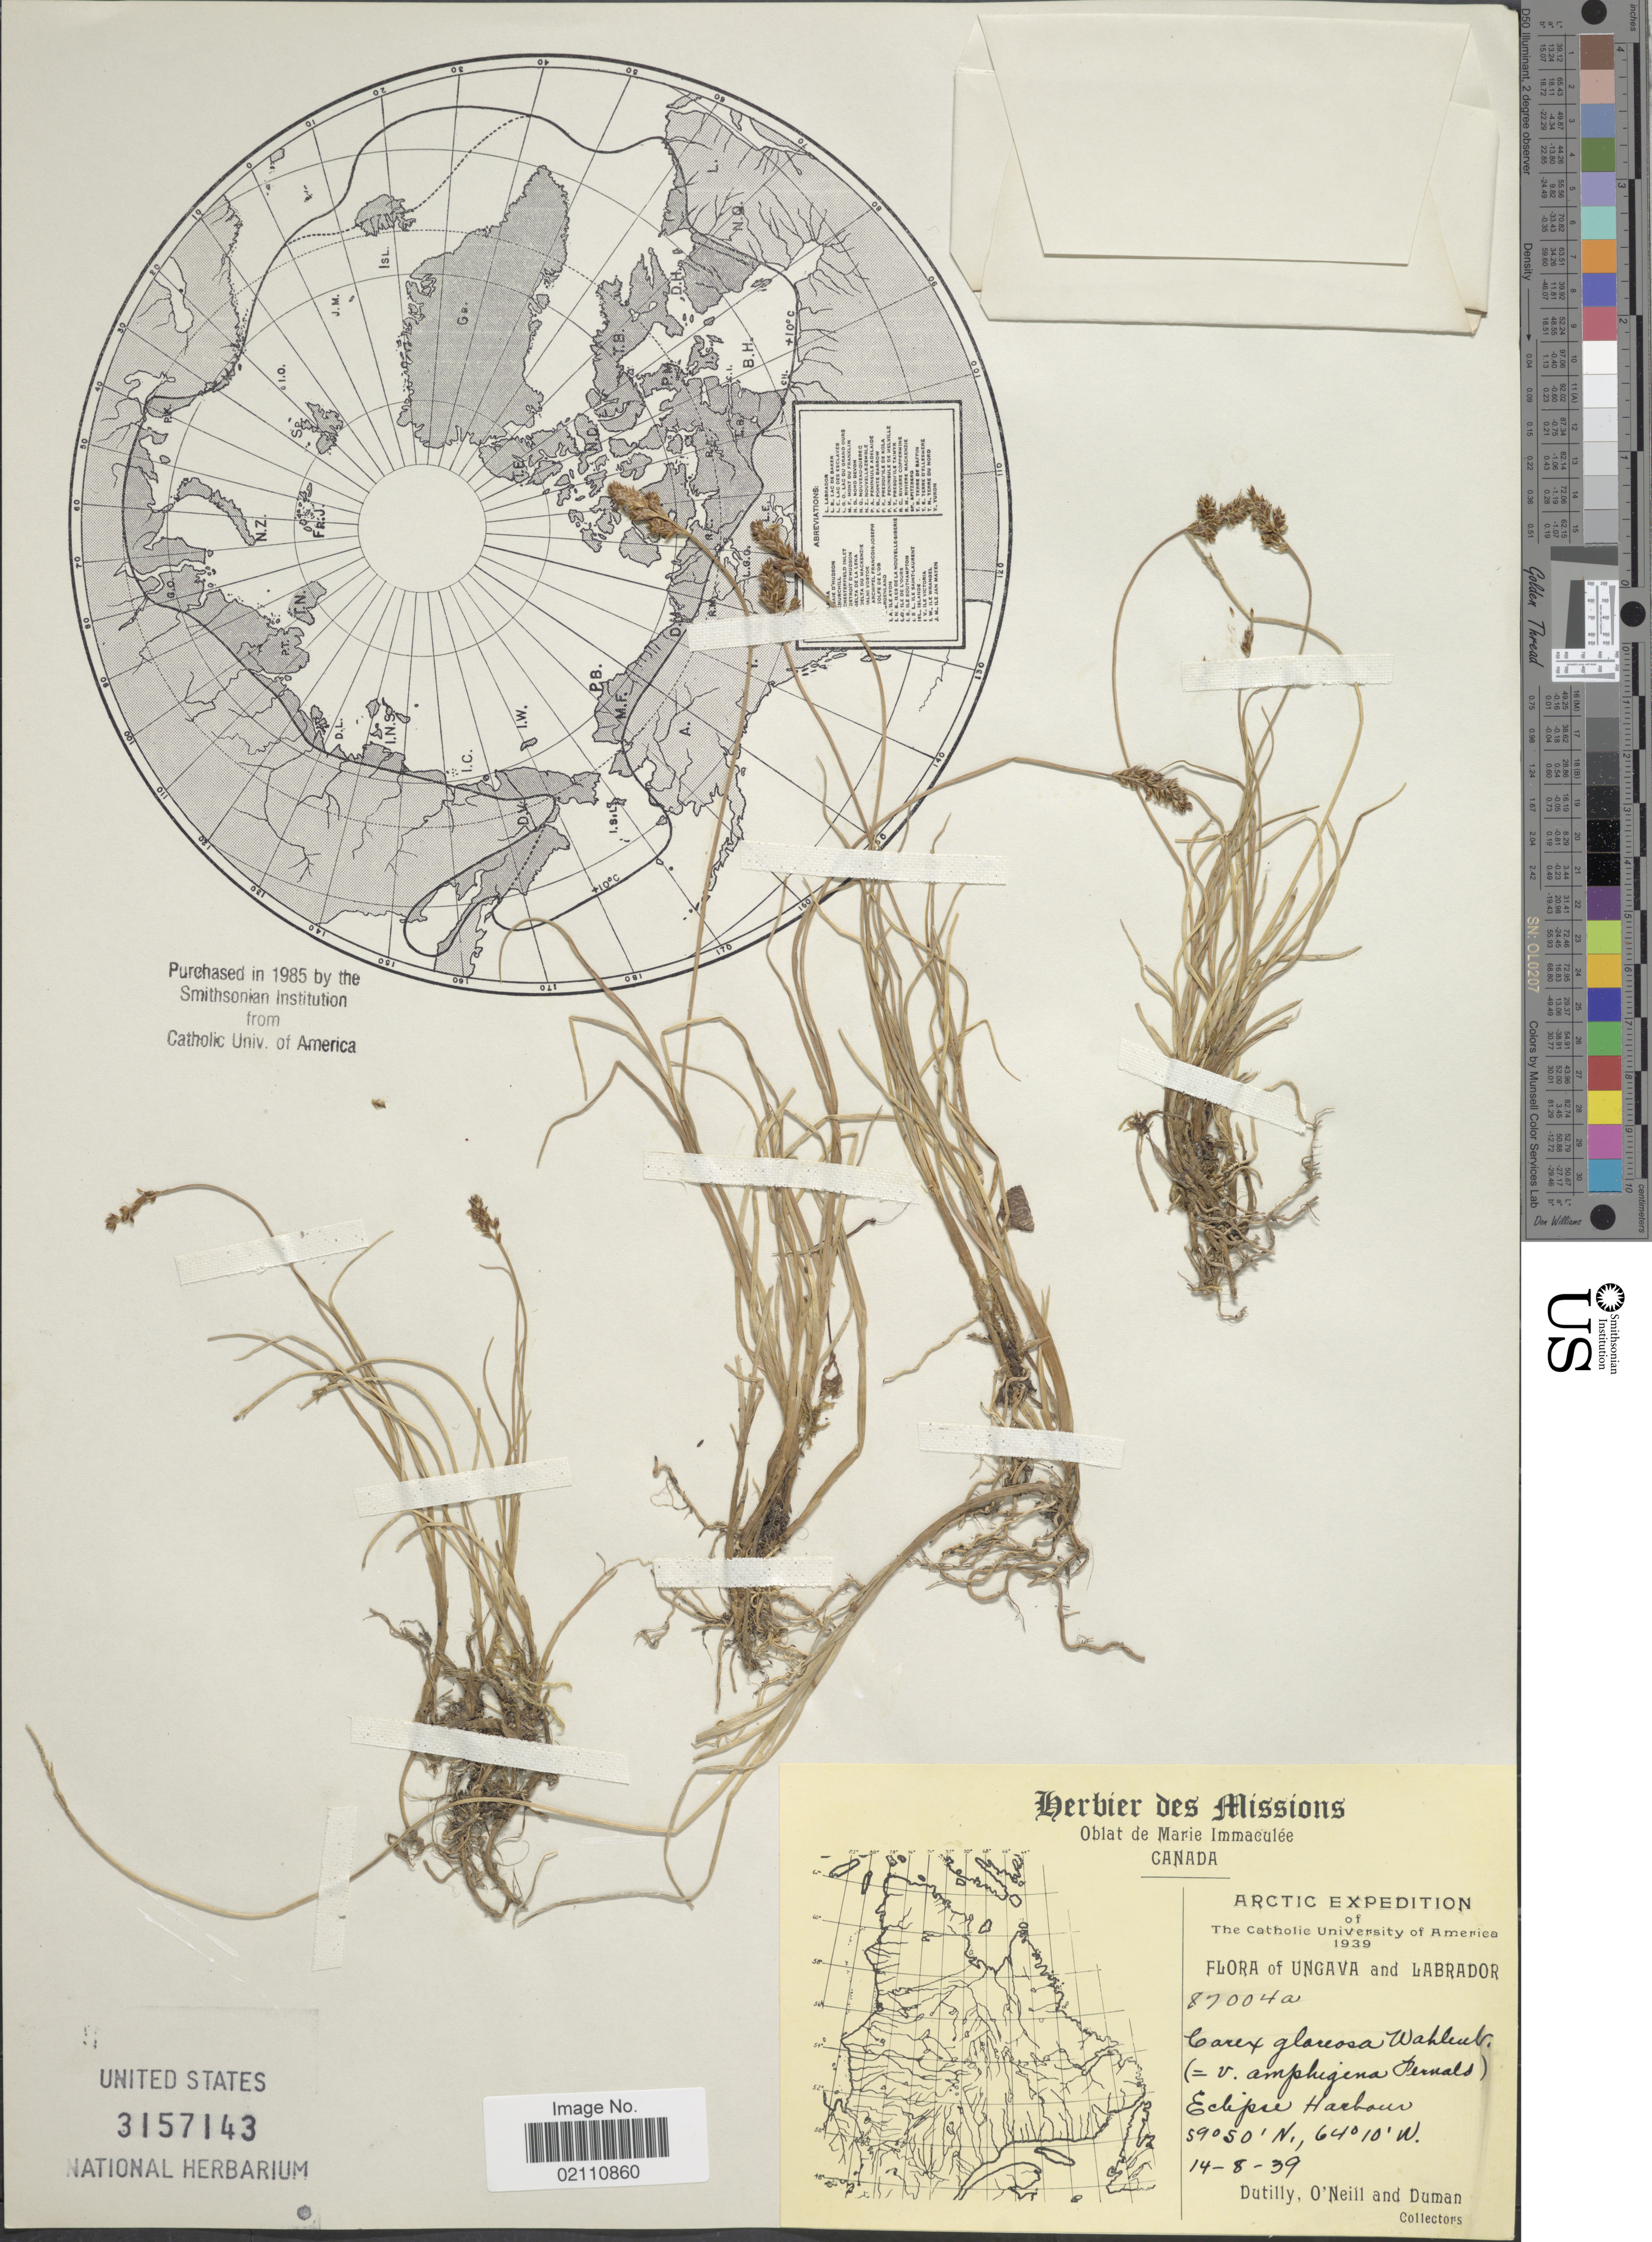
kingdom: Plantae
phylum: Tracheophyta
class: Liliopsida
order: Poales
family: Cyperaceae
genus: Carex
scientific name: Carex glareosa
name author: Schkuhr ex Wahlenb.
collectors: -. Dutilly, O' Neill & -. Duman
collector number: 87004a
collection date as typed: Transcribed d/m/y: 14/8/39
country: Canada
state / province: Quebec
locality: Oblat de Marie Immaculee, Canada, Ungava and Labrador, Eclipse Harbour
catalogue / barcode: US 3157143